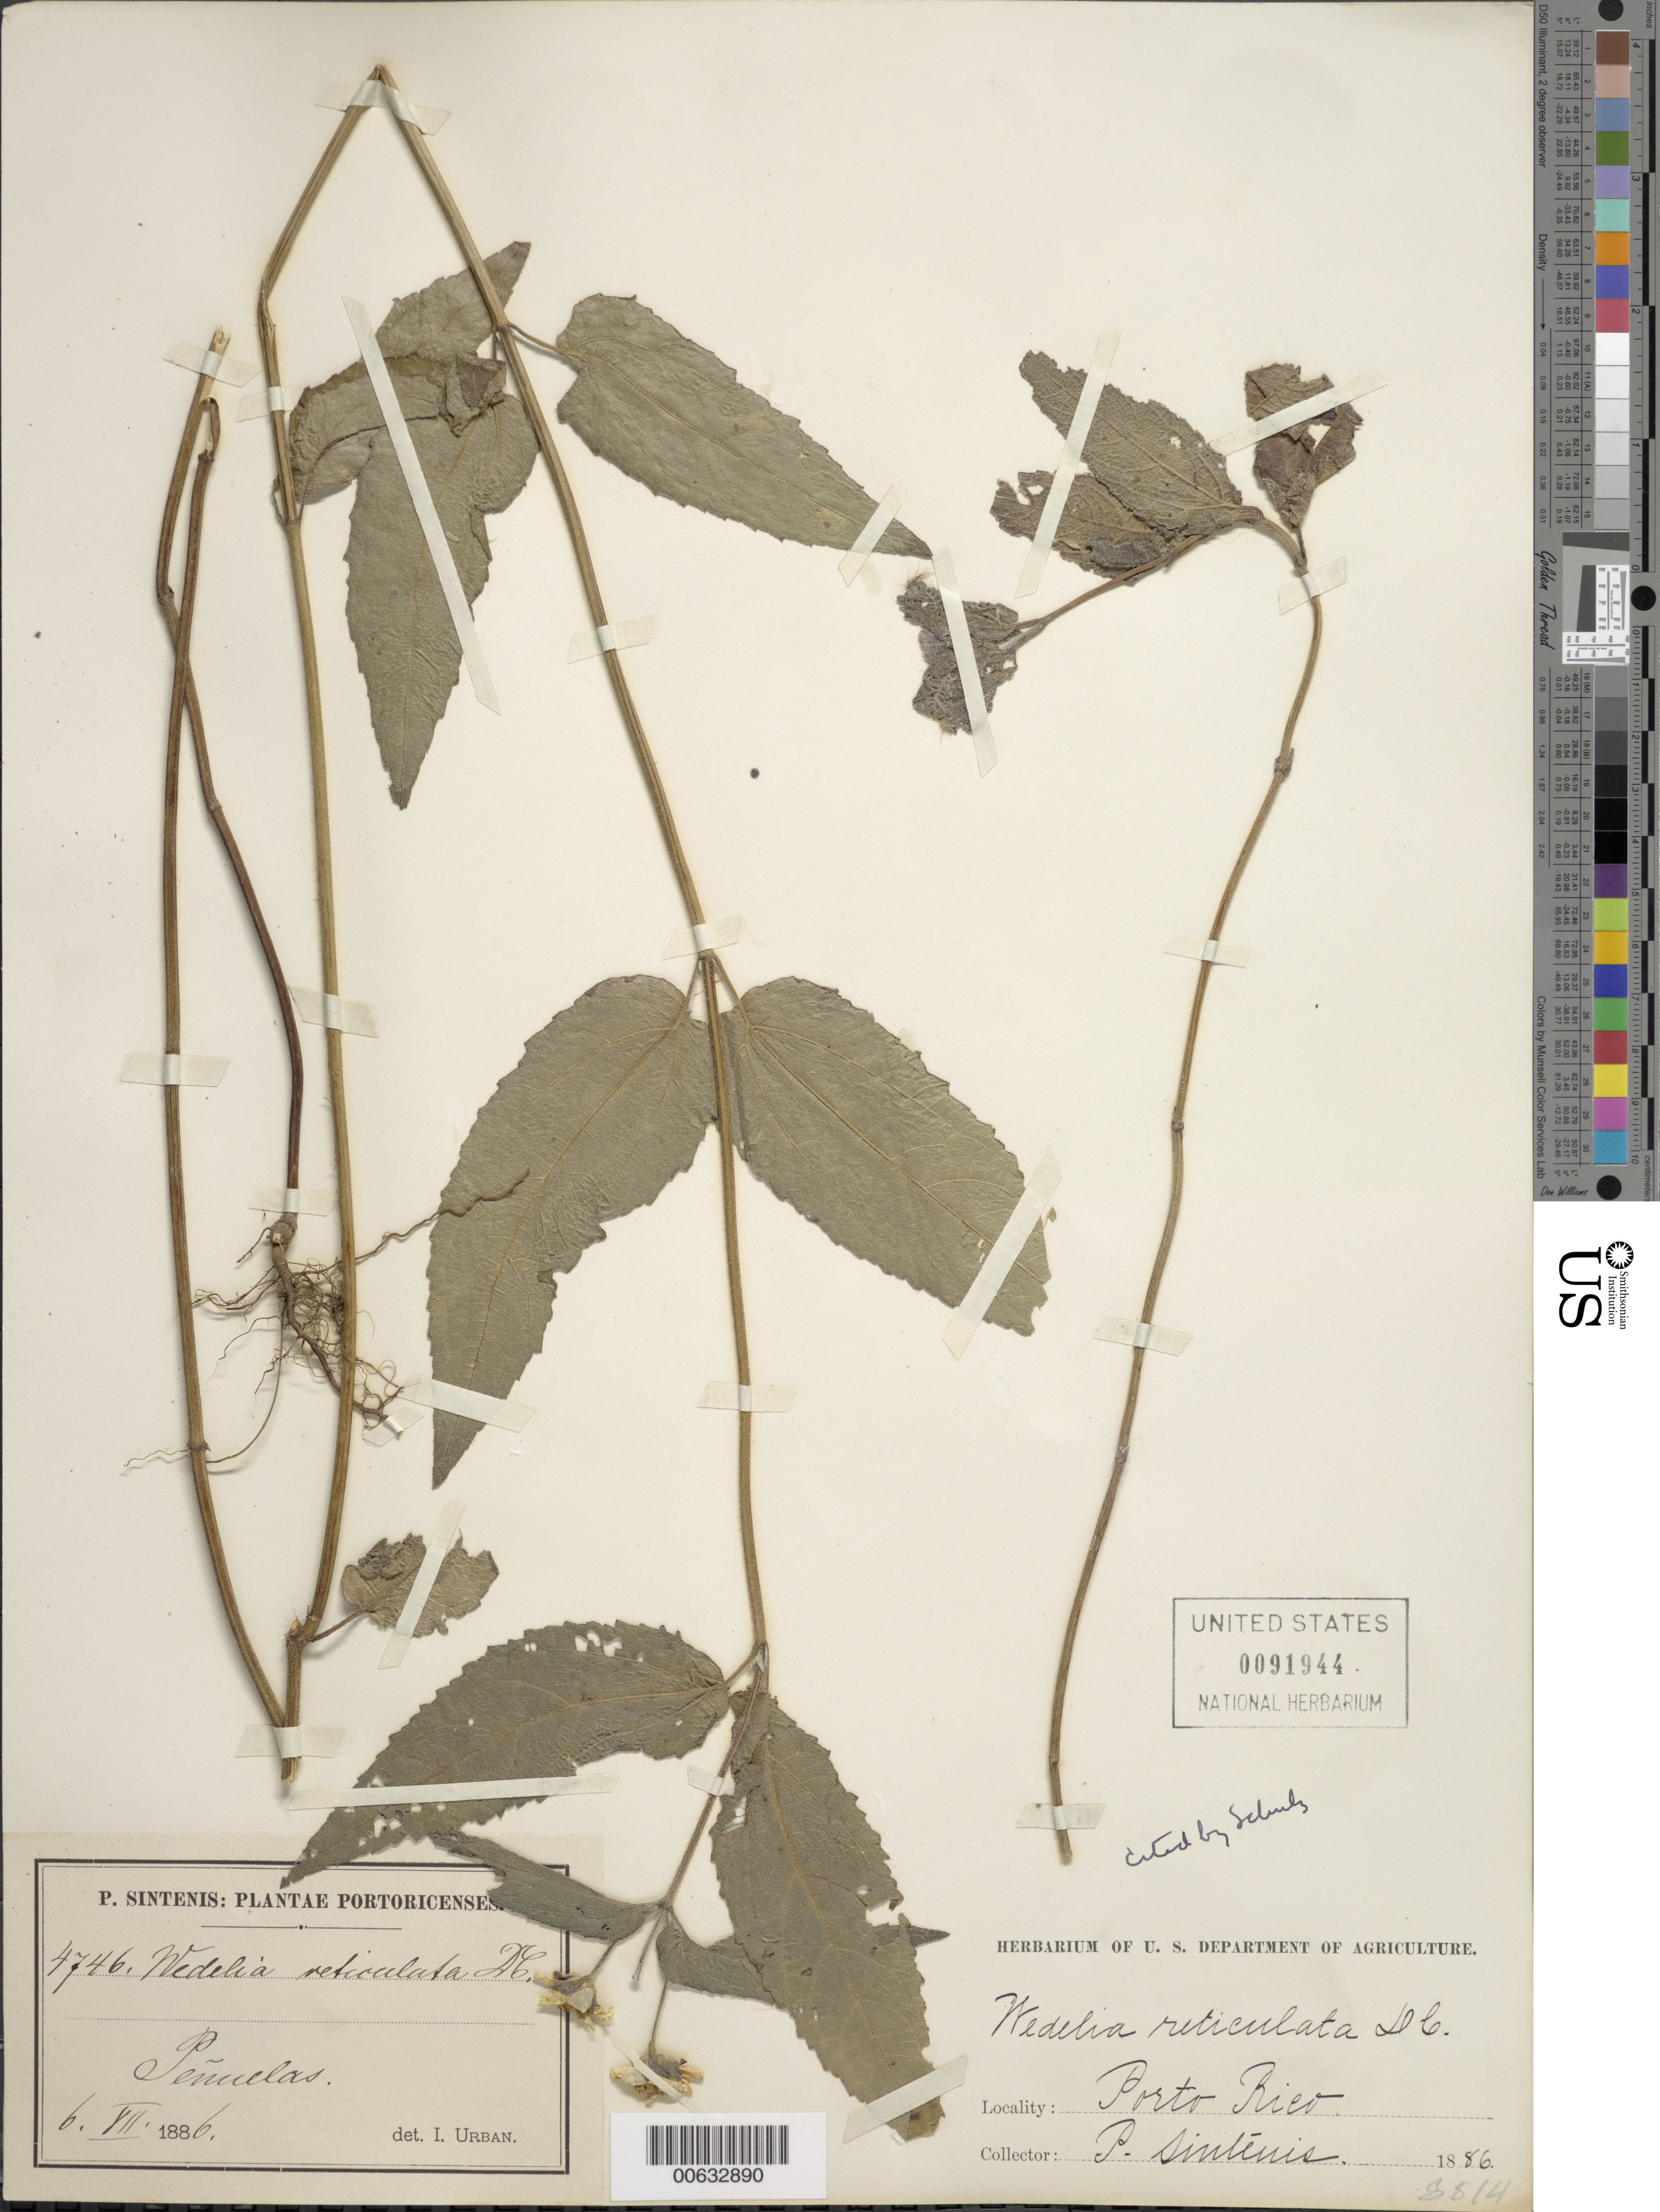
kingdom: Plantae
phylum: Tracheophyta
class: Magnoliopsida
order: Asterales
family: Asteraceae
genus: Wedelia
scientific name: Wedelia reticulata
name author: DC.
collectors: P. Sintenis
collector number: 4746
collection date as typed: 06 Jul 1886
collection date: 1886-07-06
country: Puerto Rico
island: Greater Antilles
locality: Peñuelas.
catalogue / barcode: US 91944